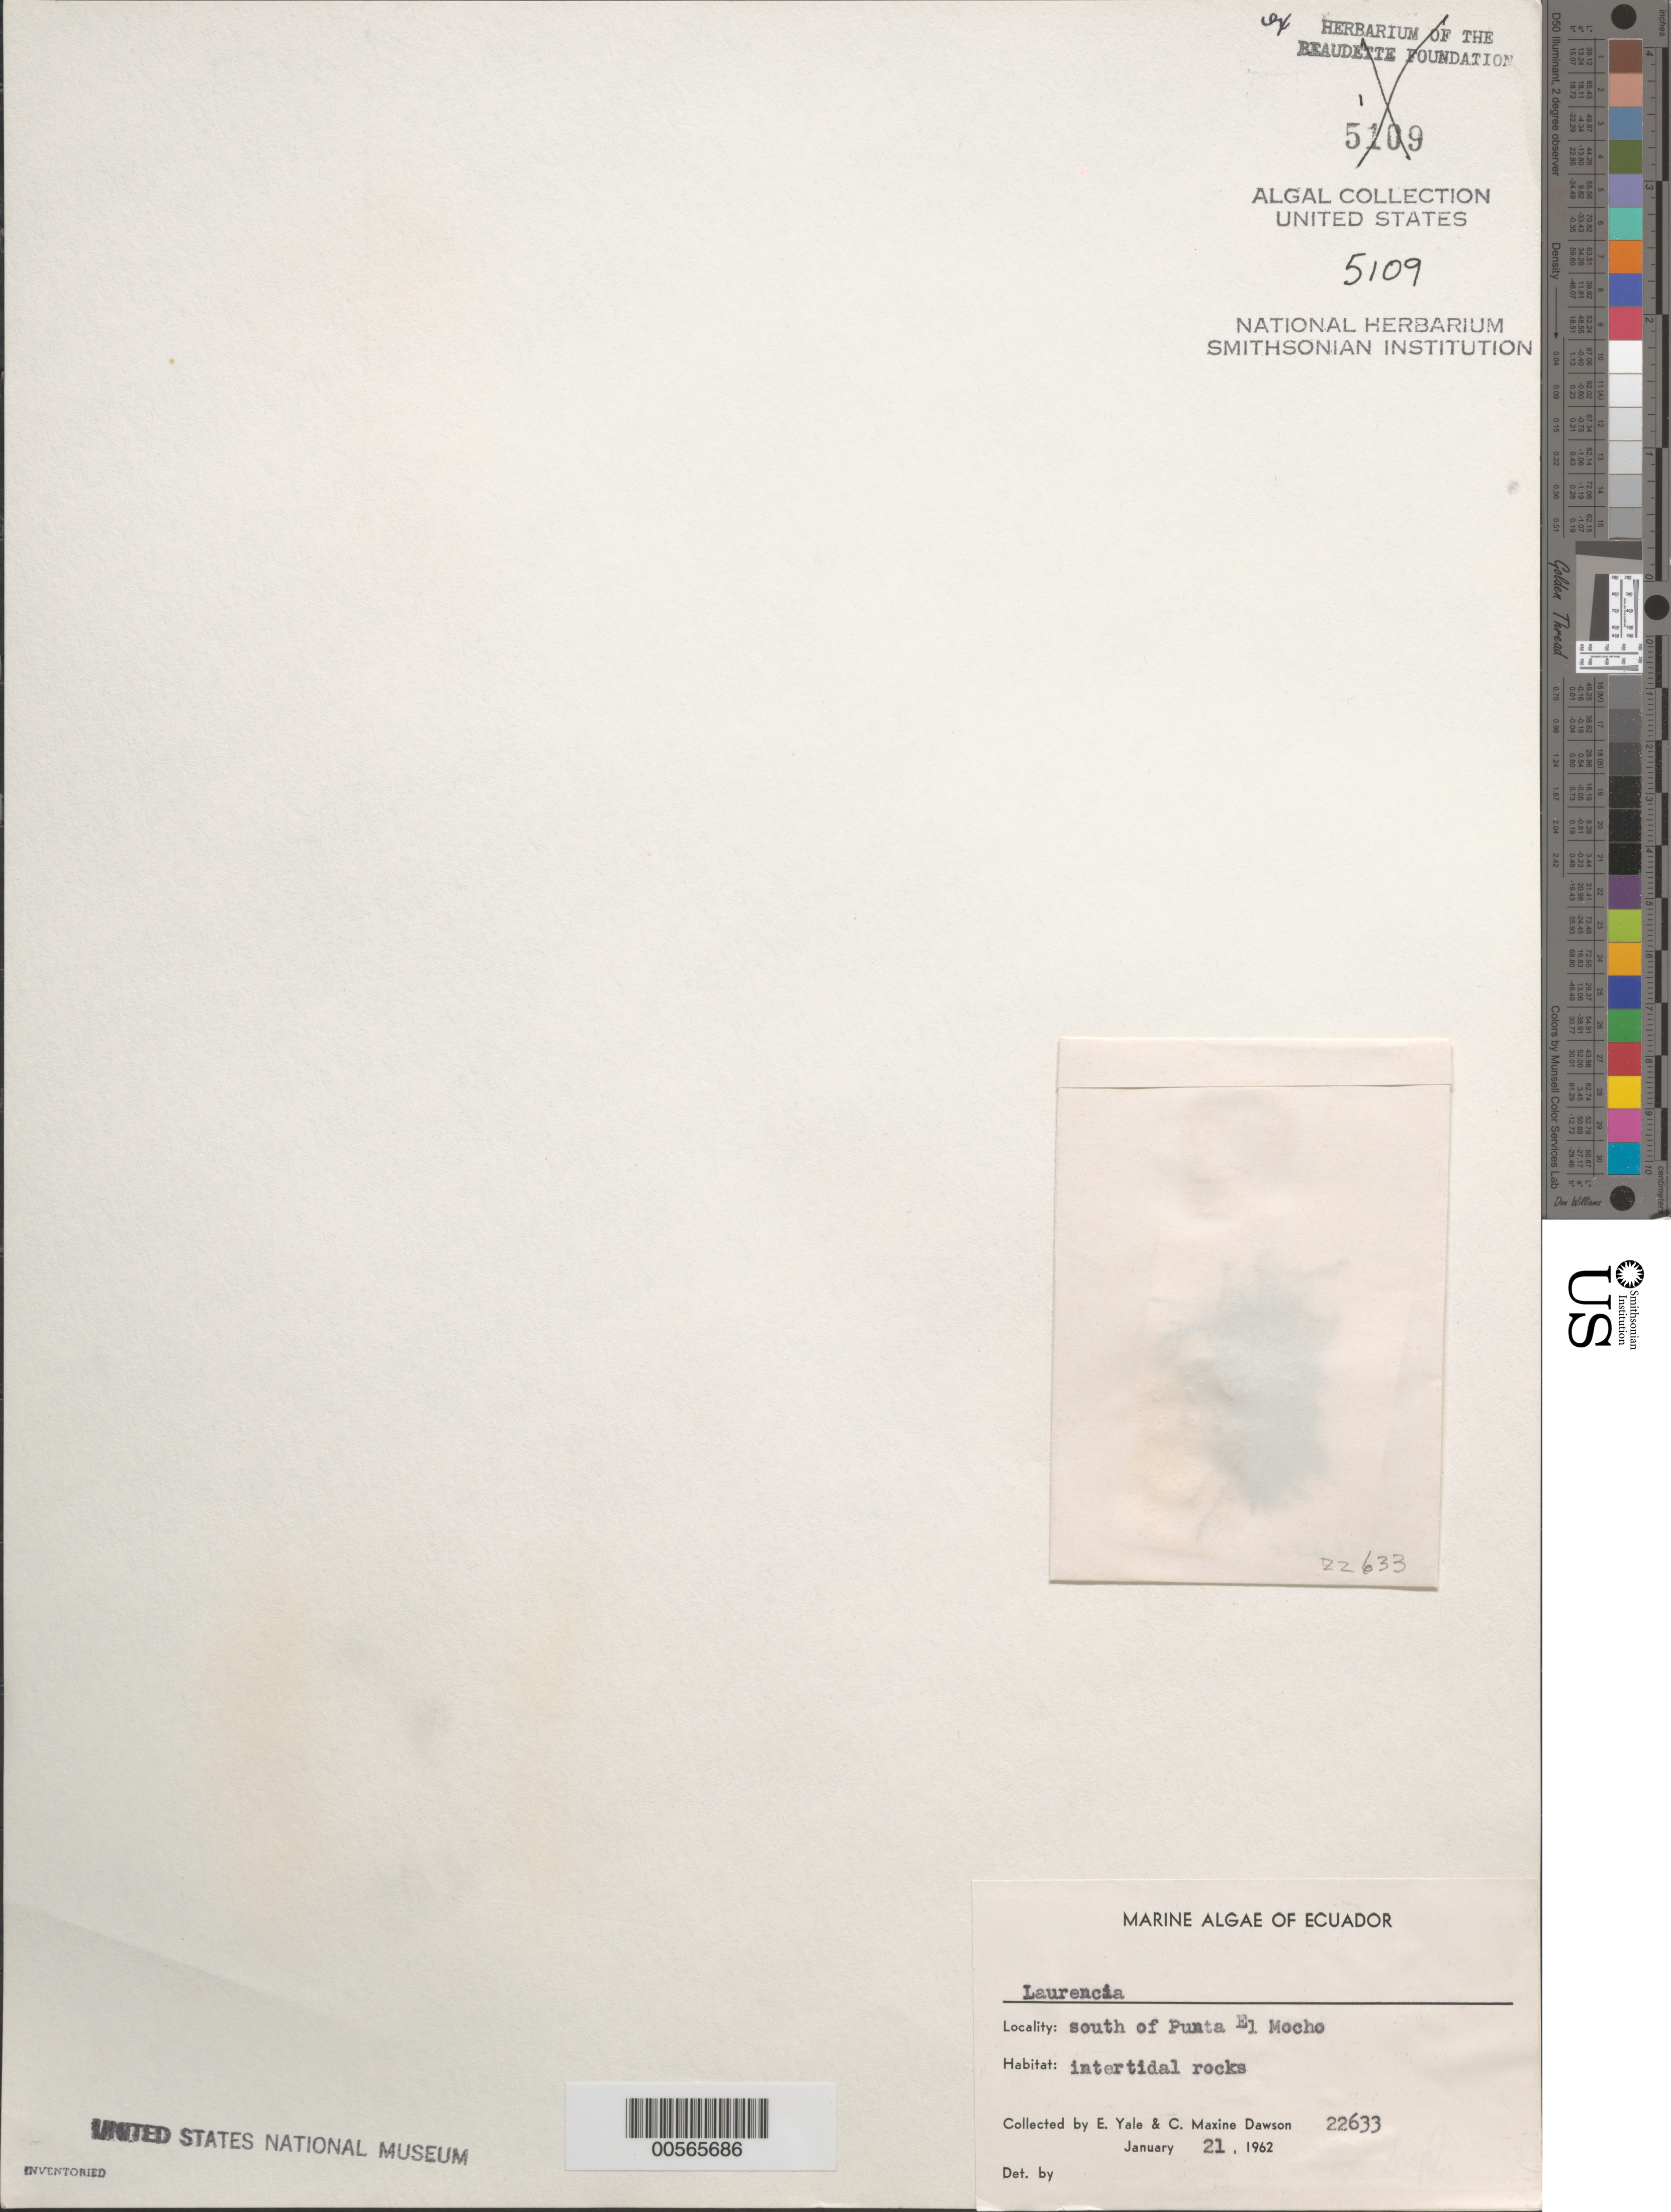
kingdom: Plantae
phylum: Rhodophyta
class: Florideophyceae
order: Ceramiales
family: Rhodomelaceae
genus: Laurencia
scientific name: Laurencia sp.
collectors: E. Y. Dawson & C. M. Dawson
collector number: EYD 22633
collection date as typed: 21 Jan 1962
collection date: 1962-01-21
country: Ecuador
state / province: Guayas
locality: South of Punta el Mocho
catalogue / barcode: US 5109